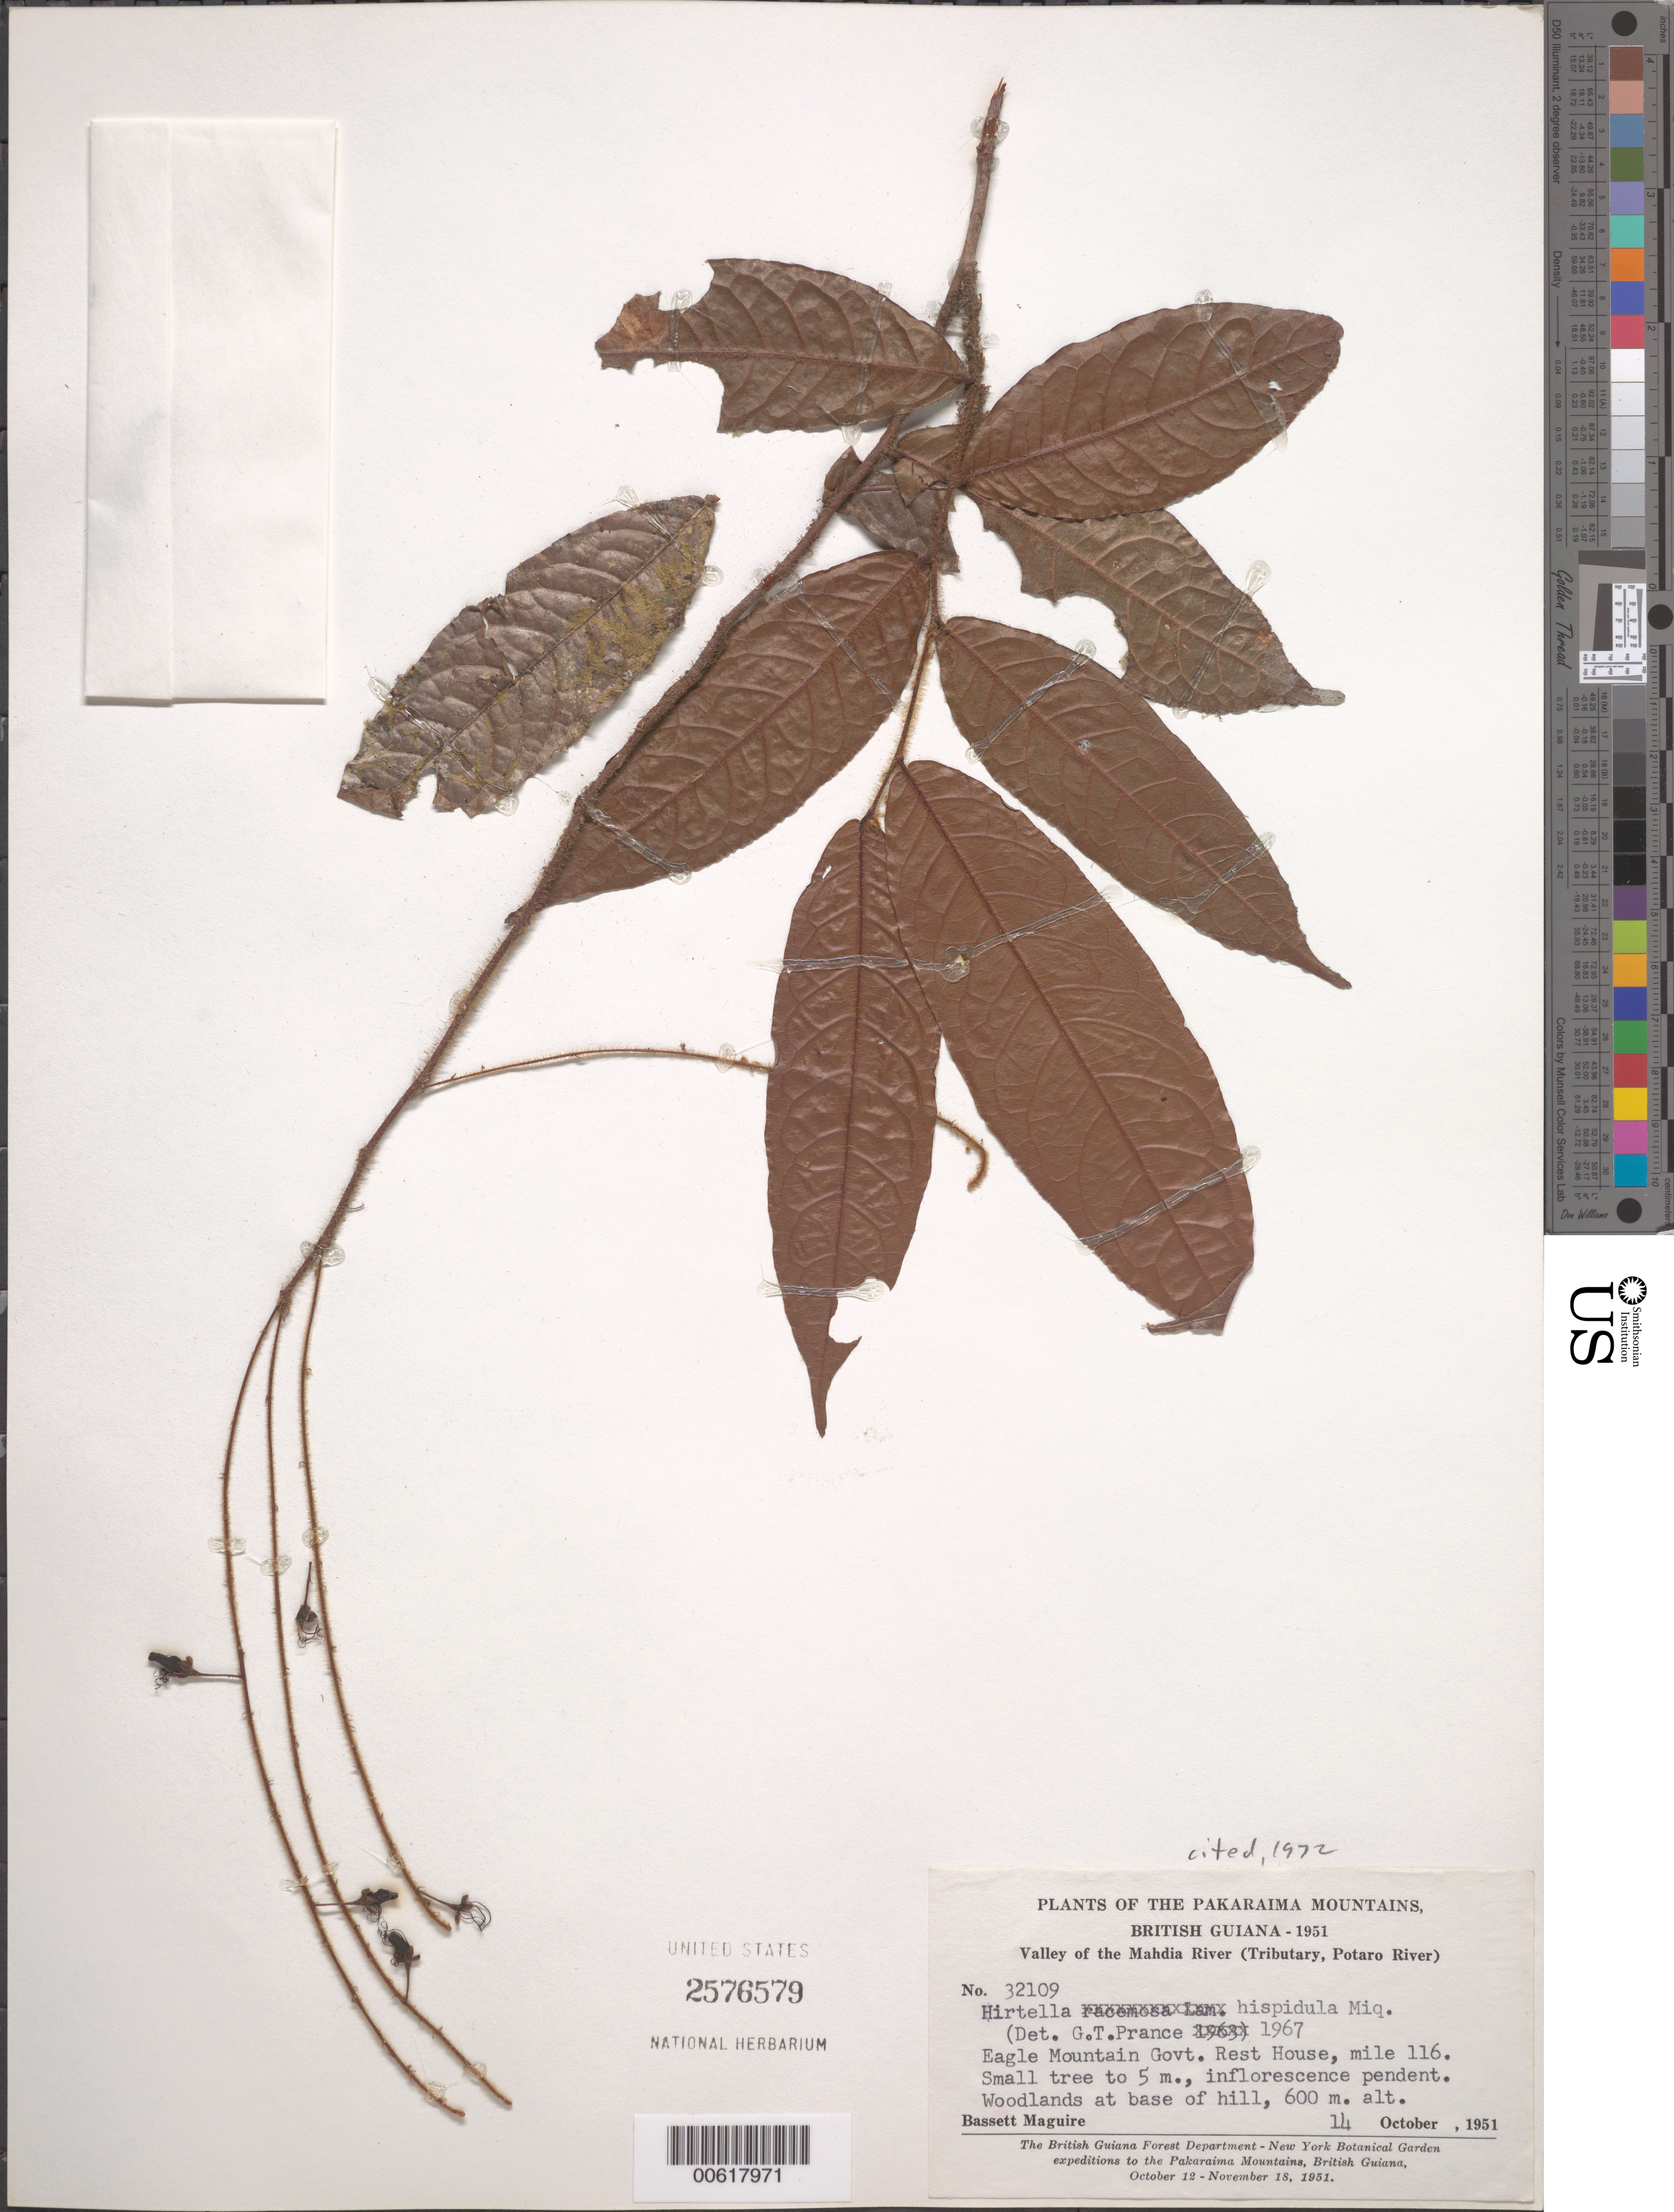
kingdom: Plantae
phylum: Tracheophyta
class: Magnoliopsida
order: Malpighiales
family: Chrysobalanaceae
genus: Hirtella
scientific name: Hirtella hispidula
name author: Miq.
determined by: Prance, G. T.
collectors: B. Maguire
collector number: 32109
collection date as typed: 14-Oct-51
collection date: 1951-10-14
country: Guyana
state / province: Potaro-Siparuni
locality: Bartica-Potaro Road, near mile 115, Mahdia River, Eagle Mt. Govt. Rest House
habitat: Woodlands at base of hill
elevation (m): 600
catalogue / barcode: US 2576579